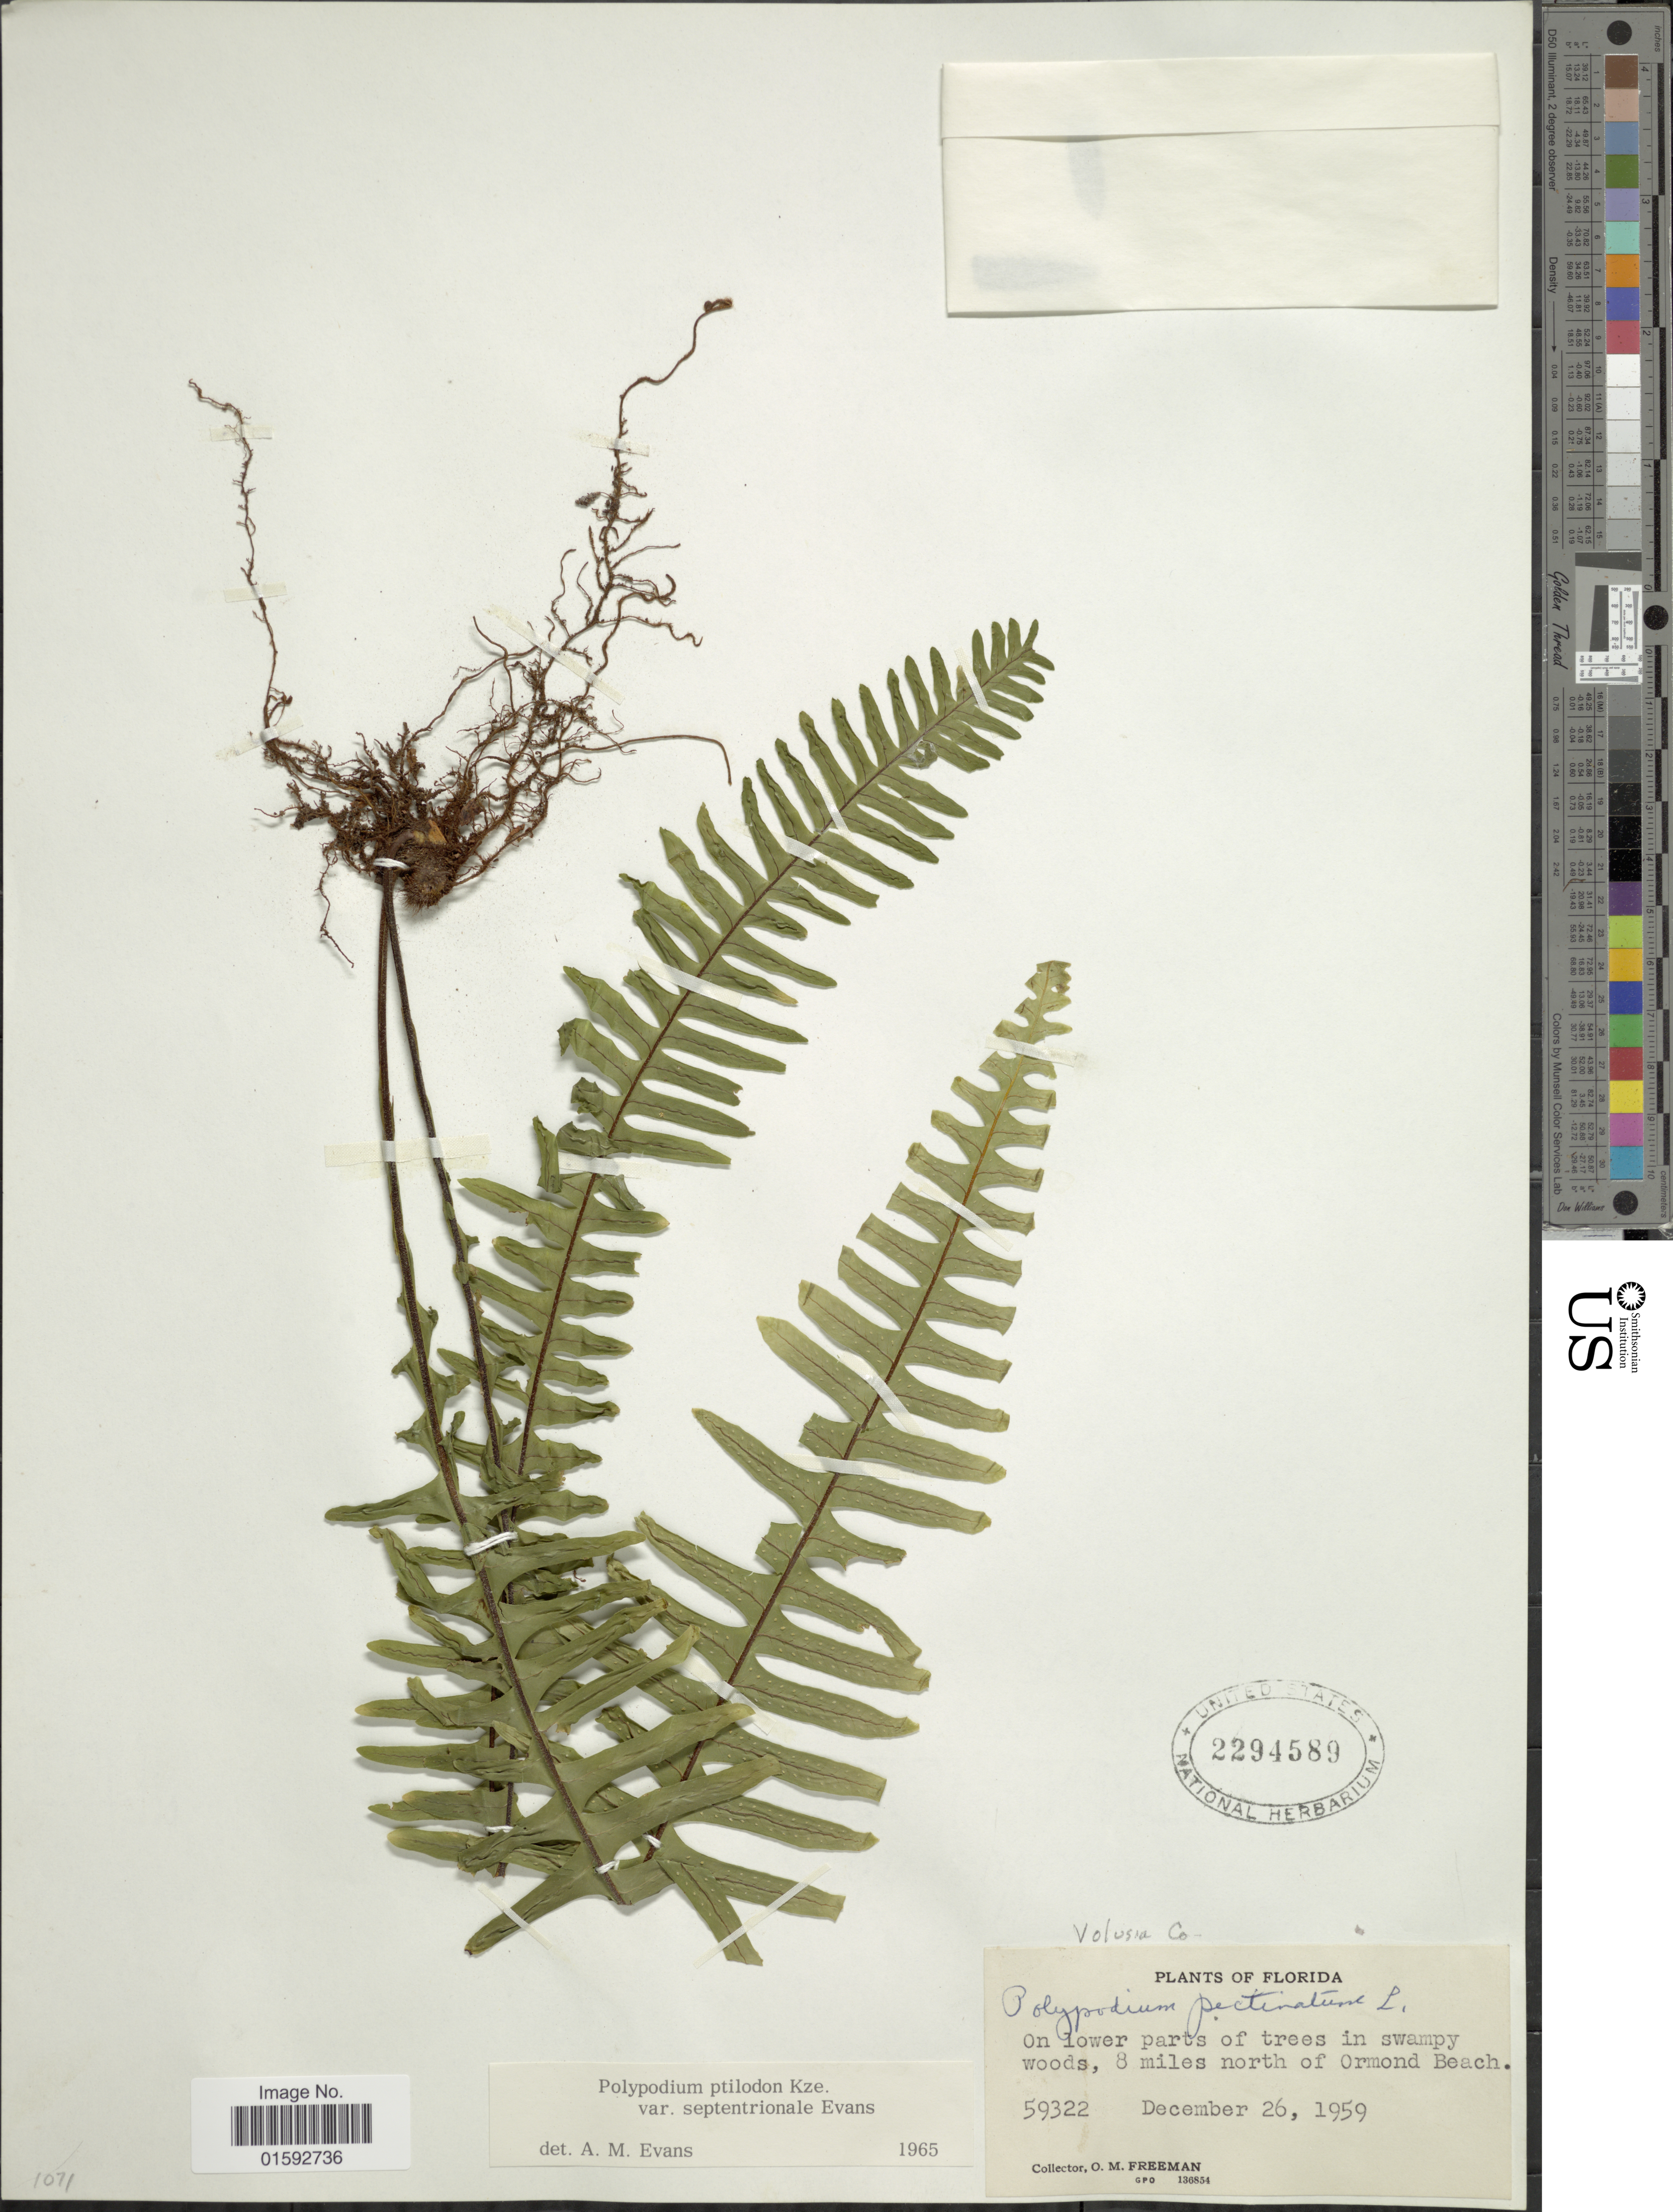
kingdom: Plantae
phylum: Tracheophyta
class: Polypodiopsida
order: Polypodiales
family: Polypodiaceae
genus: Pecluma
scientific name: Pecluma ptilodos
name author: (Kunze) Price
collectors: O. Freeman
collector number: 59322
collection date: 1959-12-26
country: United States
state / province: Florida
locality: On lower parts of trees in swampy woods, 8 miles north of Ormond Beach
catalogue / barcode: US 2294589